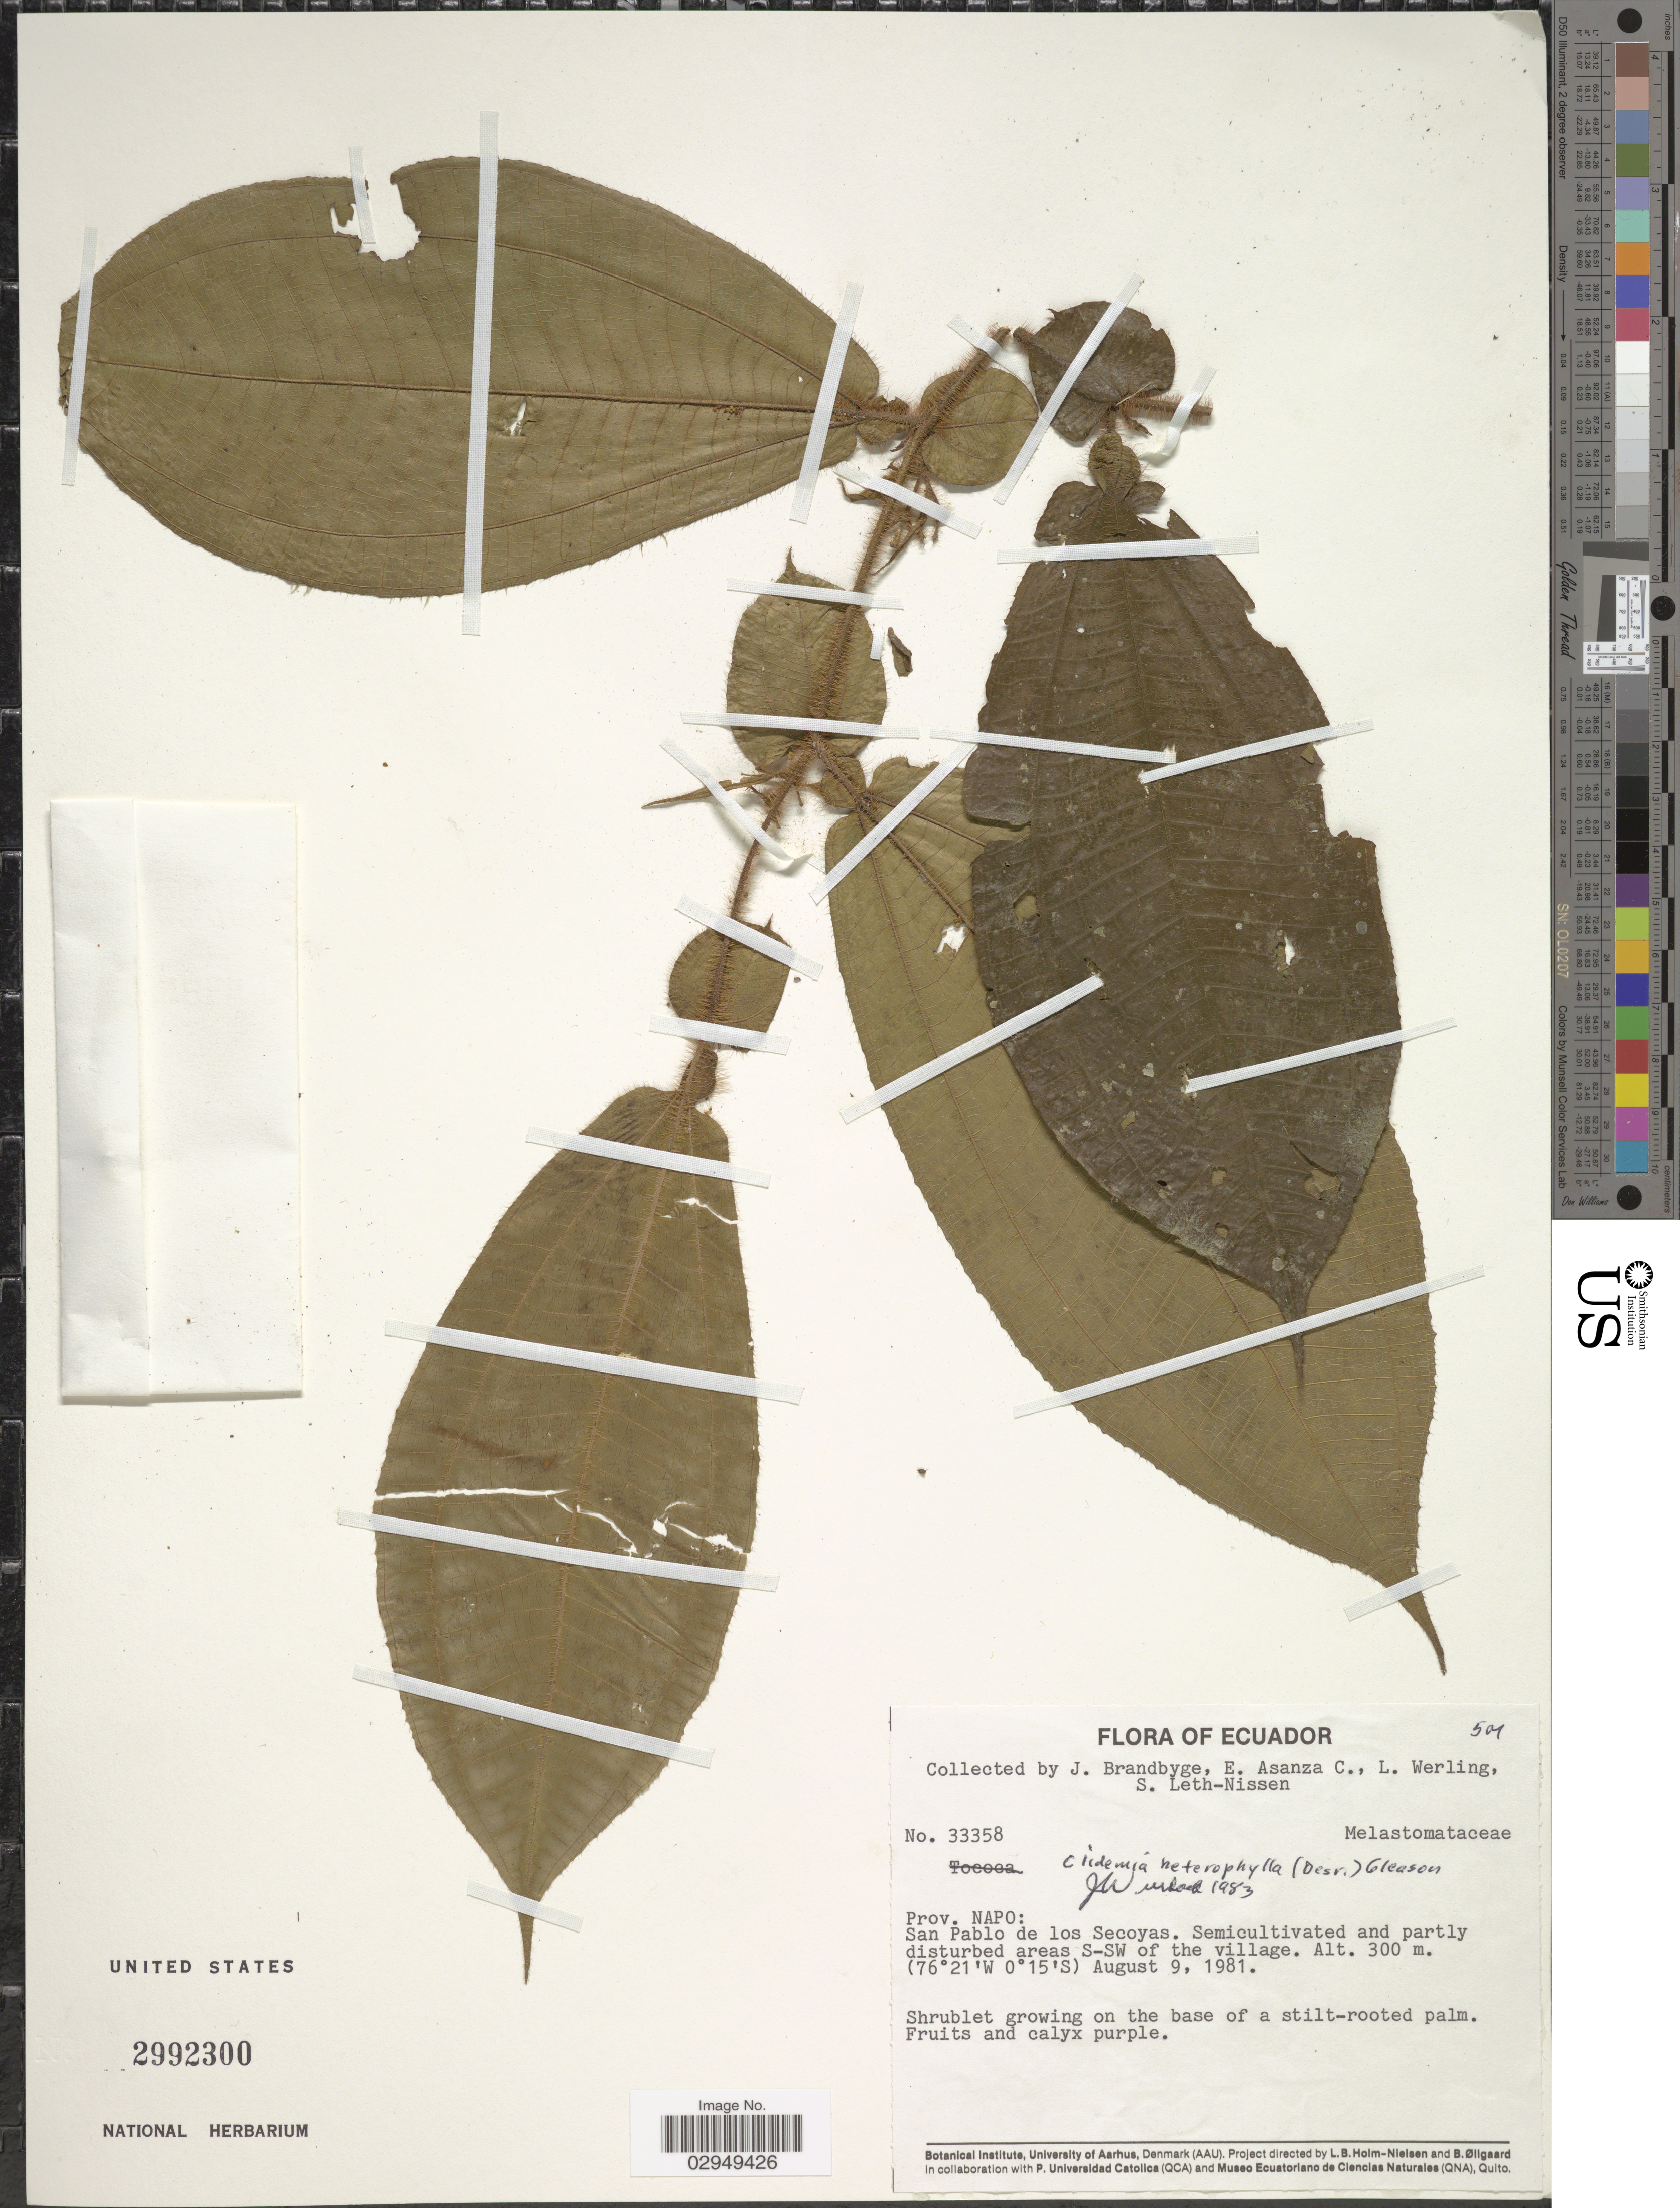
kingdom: Plantae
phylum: Tracheophyta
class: Magnoliopsida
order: Myrtales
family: Melastomataceae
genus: Clidemia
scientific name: Clidemia heterophylla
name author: Steud.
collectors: J. Brandbyge, E. Asanza C., L. Werling & S. Leth-Nissen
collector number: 33358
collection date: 1981-08-09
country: Ecuador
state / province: Napo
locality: Prov. Napo: San Pablo de los Secoyas. Semicultivated and partly disturbed areas S-SW of the village.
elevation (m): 300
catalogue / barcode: US 2992300